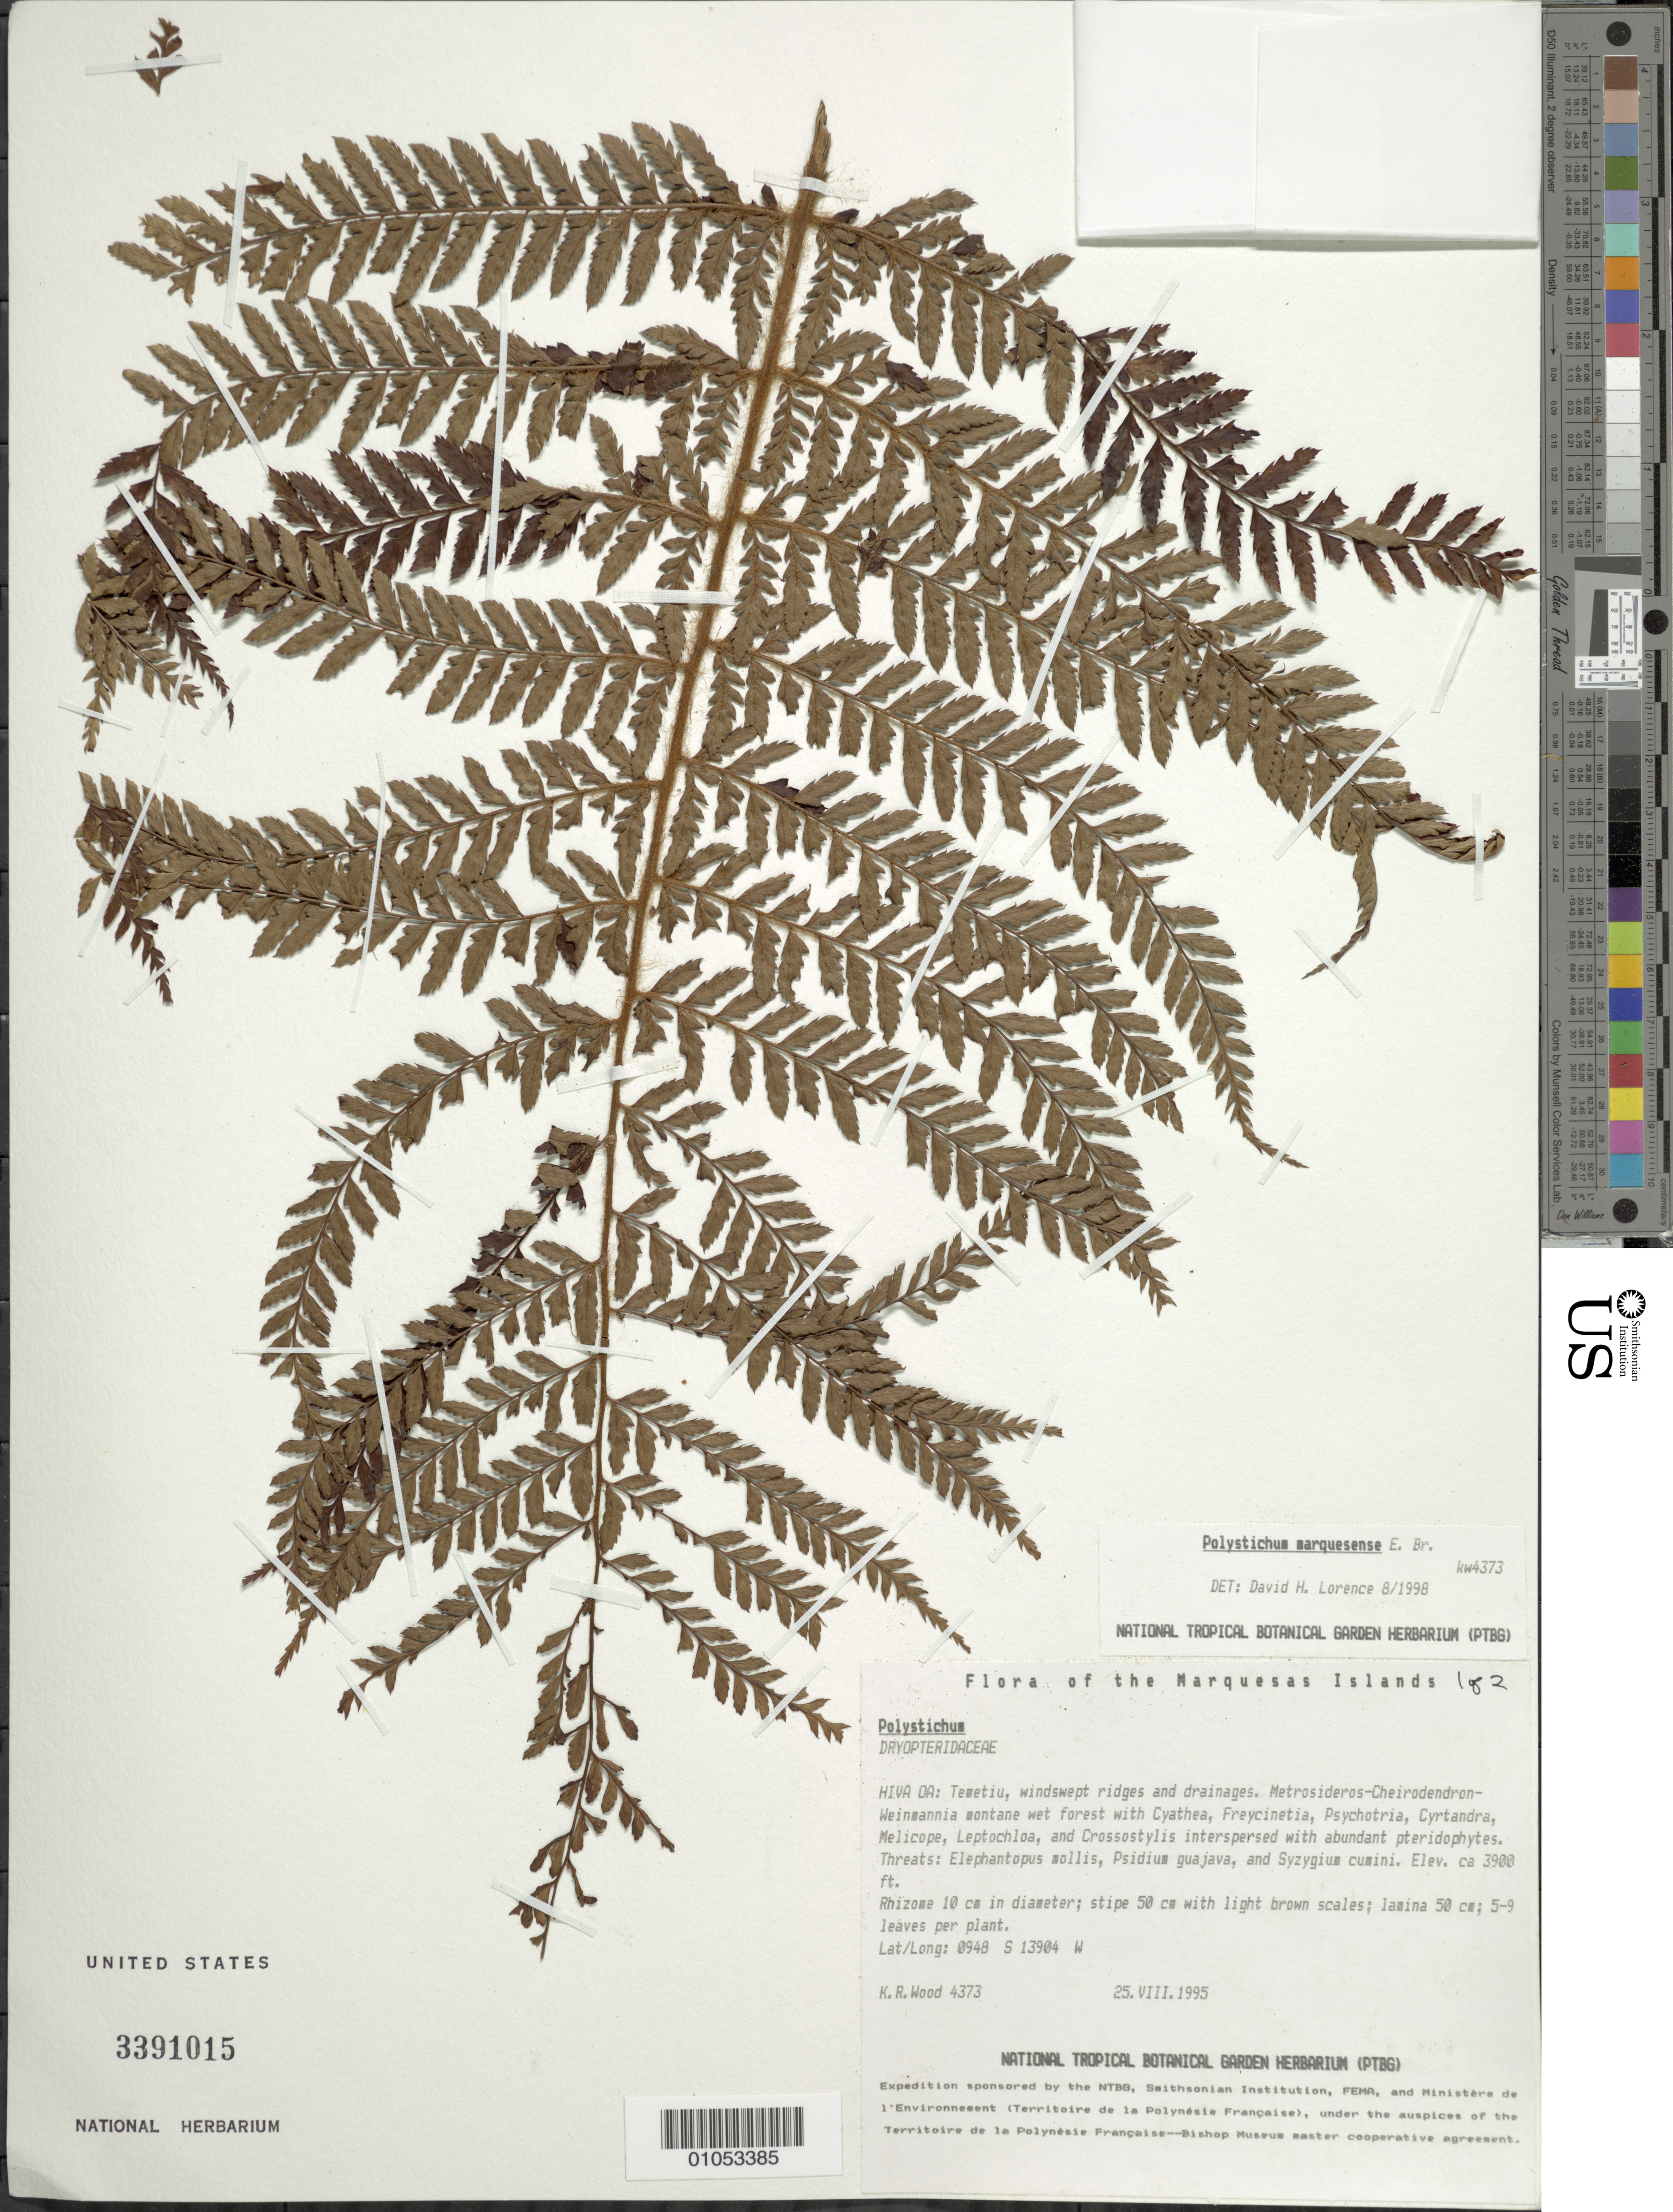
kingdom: Plantae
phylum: Tracheophyta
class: Polypodiopsida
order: Polypodiales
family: Dryopteridaceae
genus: Polystichum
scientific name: Polystichum marquesense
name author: E.D. Br.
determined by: Lorence, David H., (PTBG), National Tropical Botanical Garden (UNITED STATES)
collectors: K. R. Wood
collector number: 4373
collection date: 1995-08-25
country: French Polynesia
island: Hiva Oa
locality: Temetiu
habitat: Windswept ridges and drainages, in Metrosideros - Cheirodendron - Weinmannia montane wet forest and Cyathea - Freycinetia interspersed with rich pteridophyte forests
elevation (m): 1189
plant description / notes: Elaphantopsis mollis, Psidium guajava, Syzygium cuminii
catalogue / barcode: US 3391015